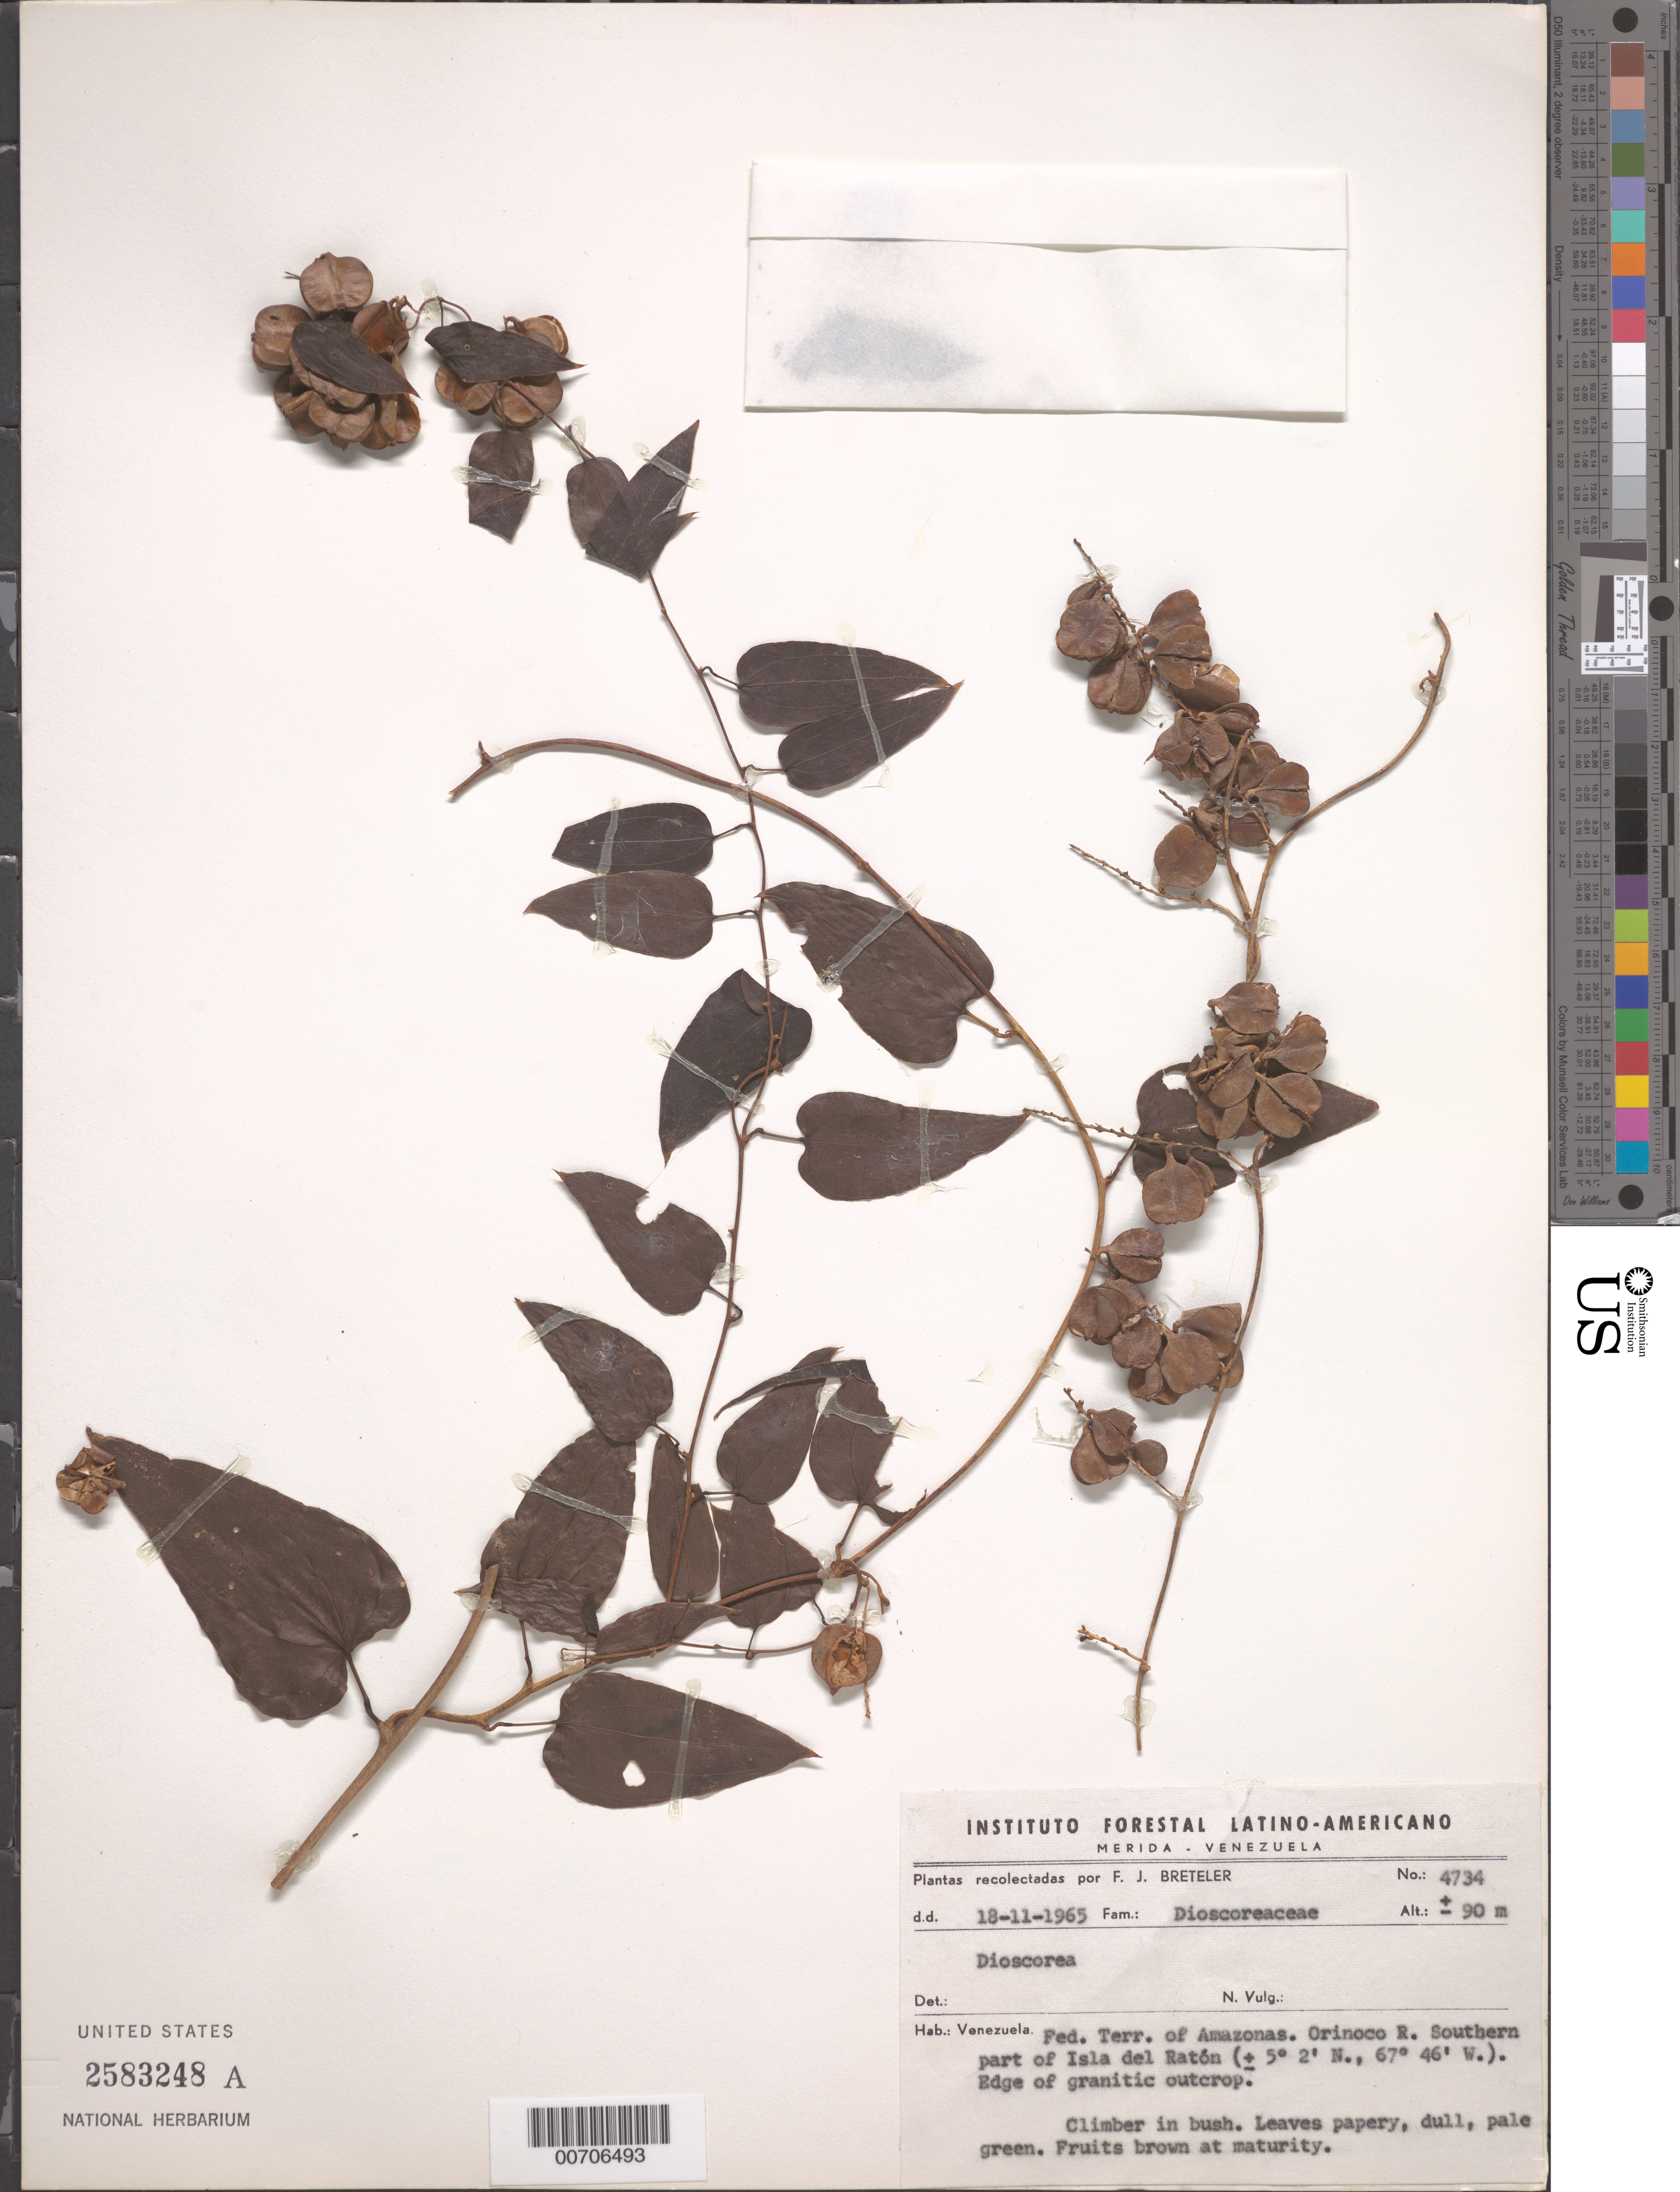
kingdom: Plantae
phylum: Tracheophyta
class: Liliopsida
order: Dioscoreales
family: Dioscoreaceae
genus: Dioscorea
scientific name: Dioscorea sp.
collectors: F. J. Breteler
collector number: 4734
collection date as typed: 18-Nov-65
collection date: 1965-11-18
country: Venezuela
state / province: Amazonas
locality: Orinoco R., southern part of Isla del Ratón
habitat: Edge of granitic outcrop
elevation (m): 90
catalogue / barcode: US 2583248A